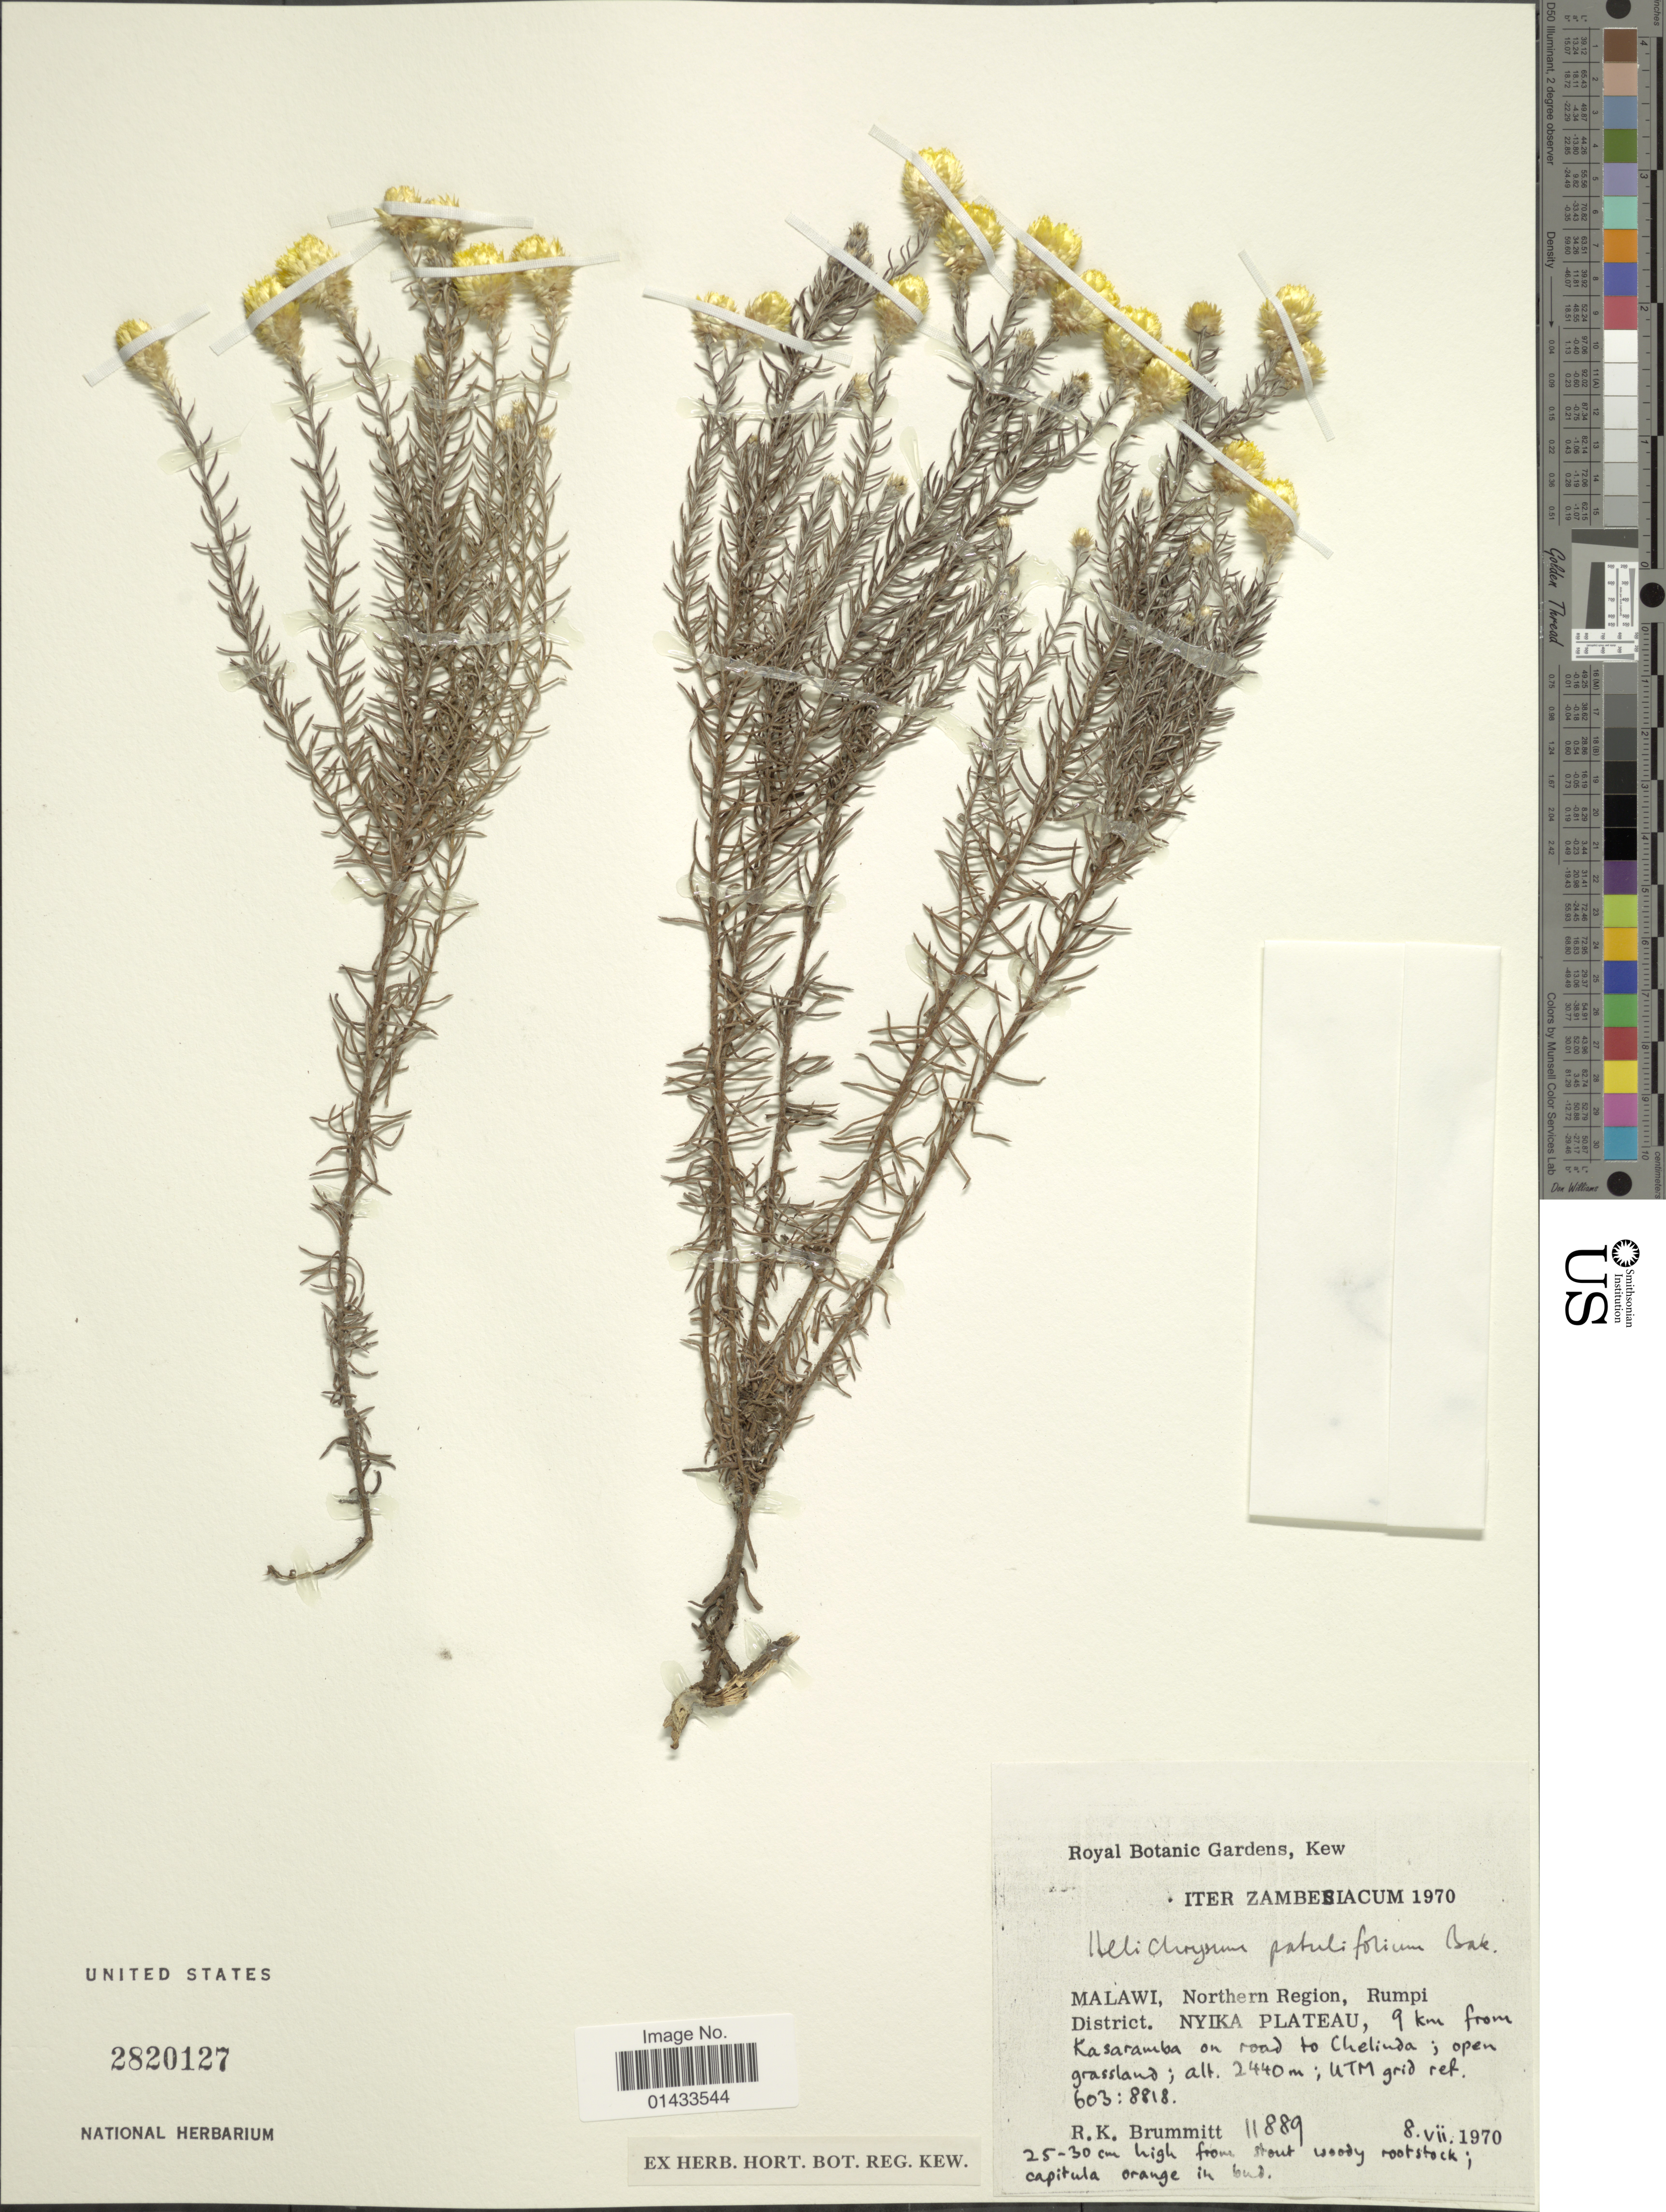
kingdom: Plantae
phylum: Tracheophyta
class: Magnoliopsida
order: Asterales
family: Asteraceae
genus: Helichrysum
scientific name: Helichrysum patulifolium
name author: Baker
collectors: R. K. Brummitt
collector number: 11889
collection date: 1970-07-08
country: Malawi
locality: Malawi, Northern Region, Rumpi District, Nyika Plateau, 9 km from Kasaramba on road to Chelinda, Grid ref 603:8818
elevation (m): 2440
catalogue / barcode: US 2820127